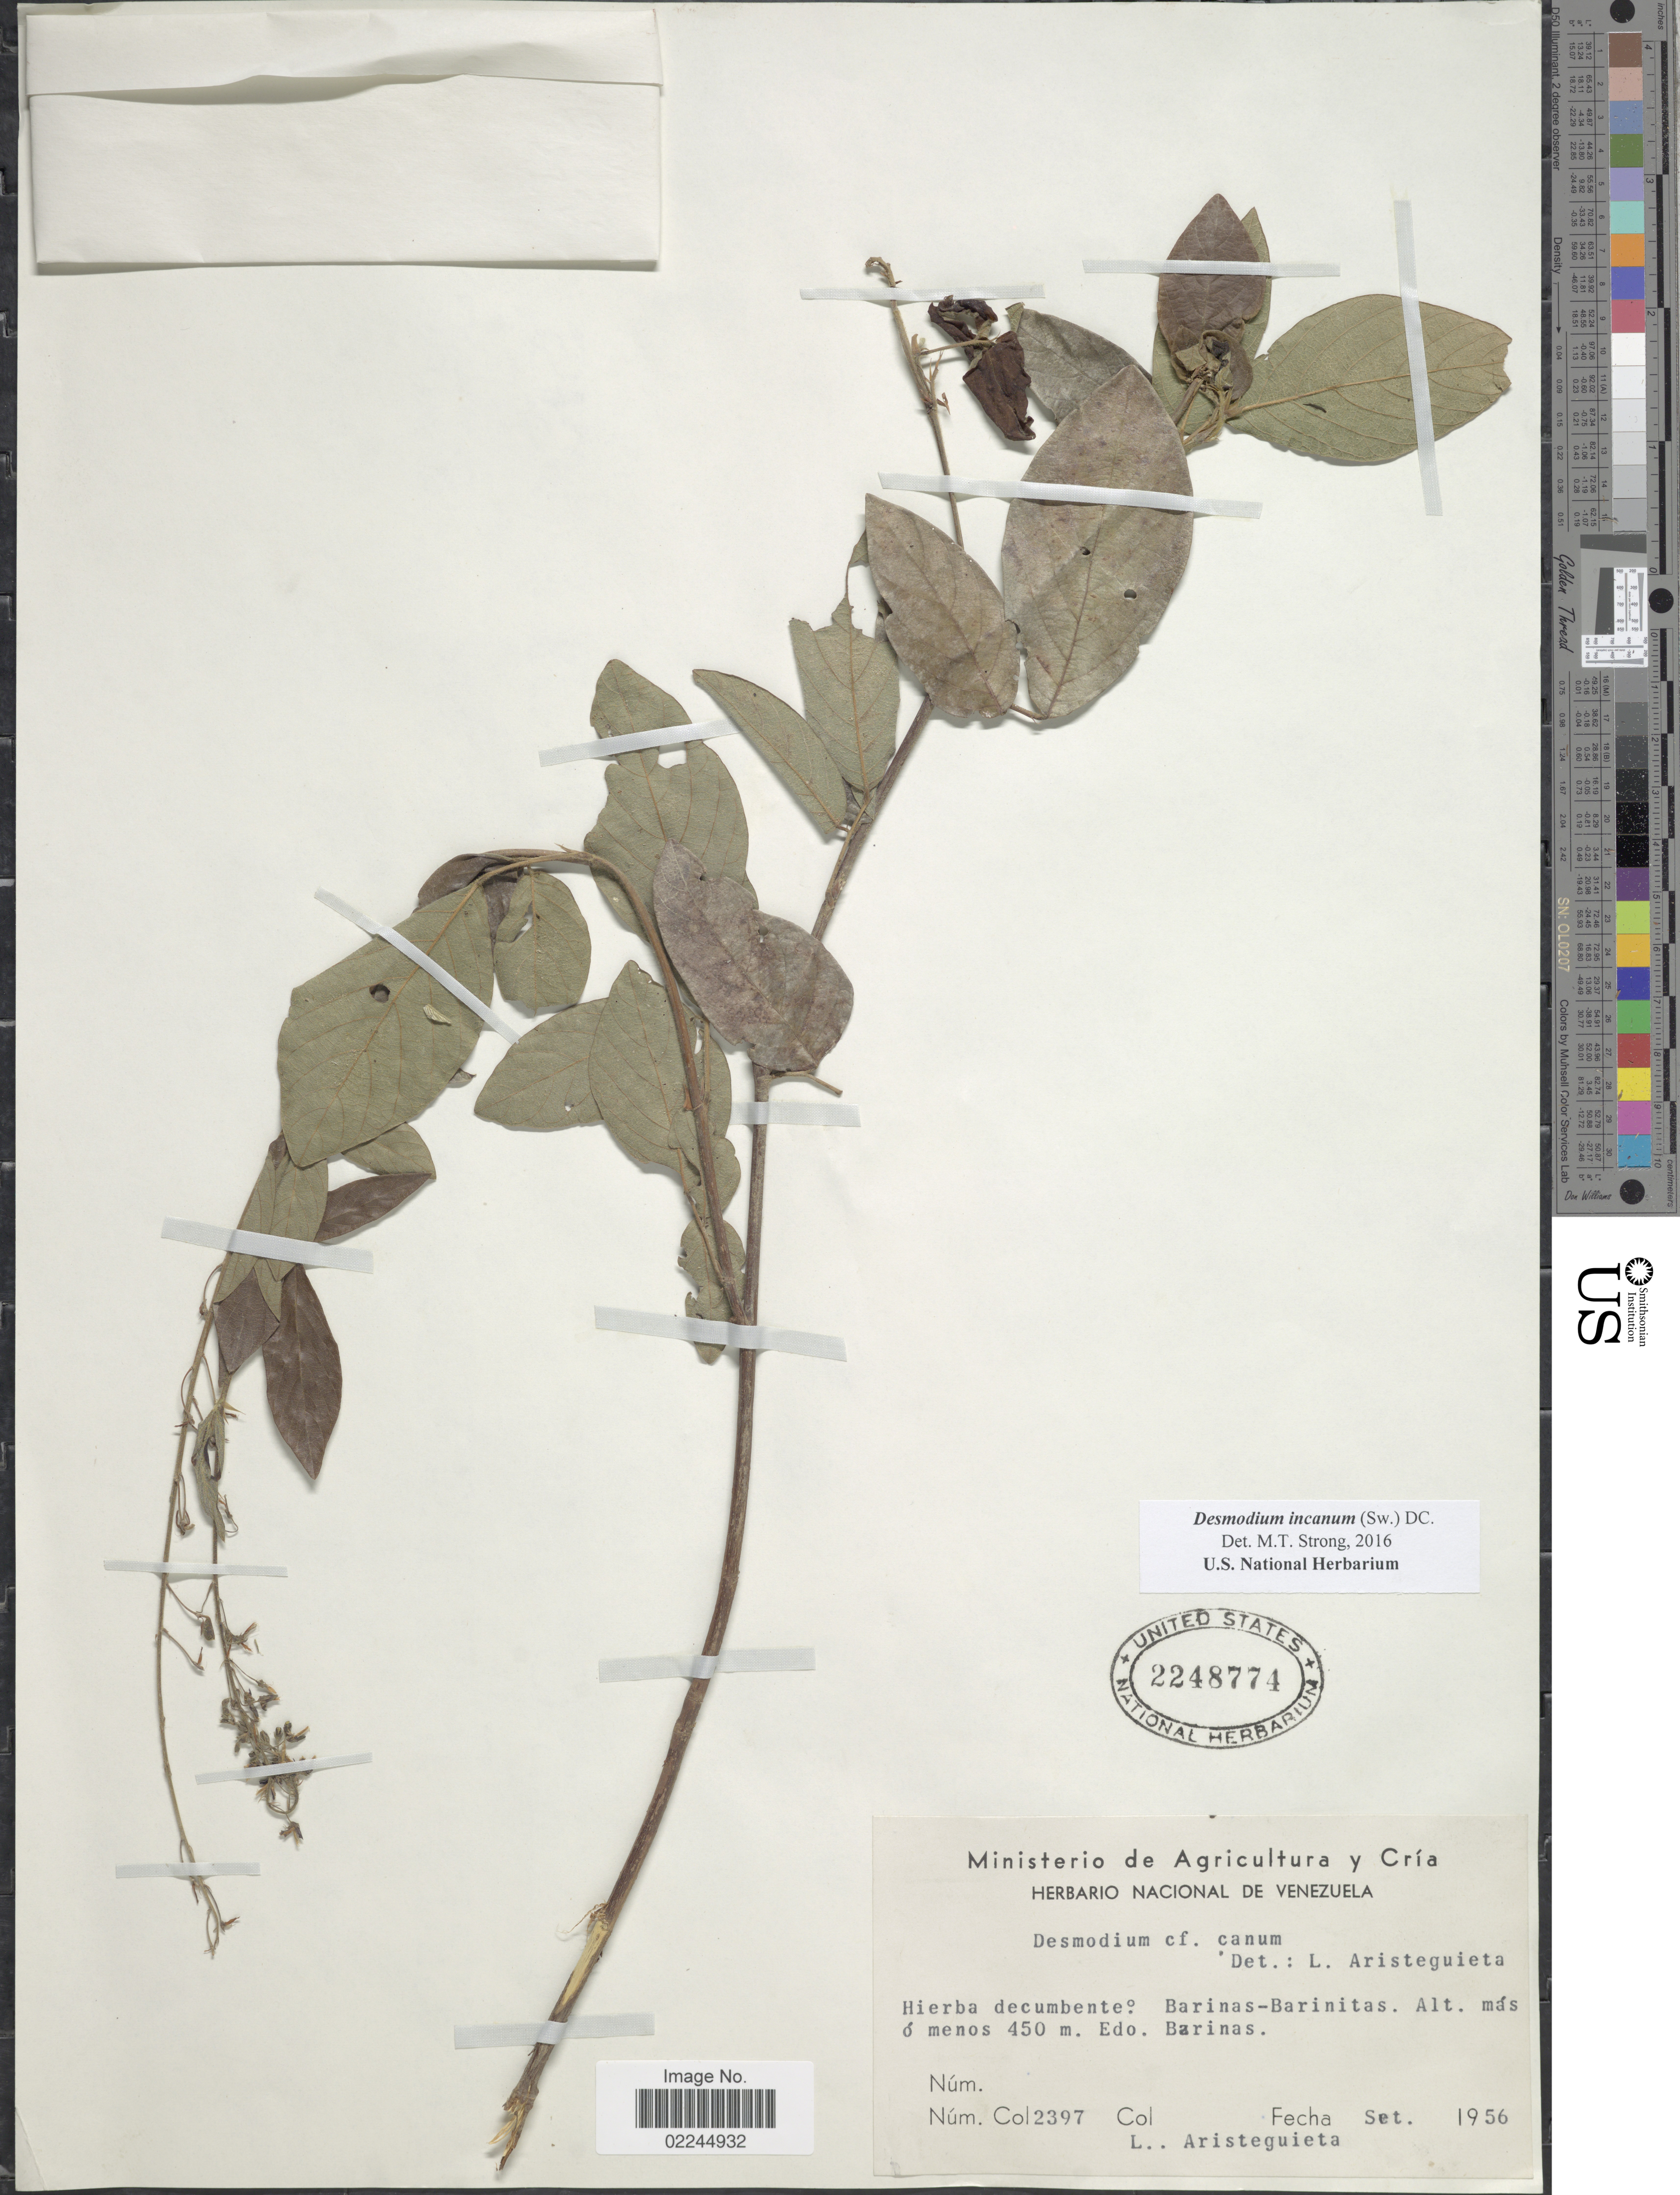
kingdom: Plantae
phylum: Tracheophyta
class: Magnoliopsida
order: Fabales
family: Fabaceae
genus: Desmodium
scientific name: Desmodium incanum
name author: (Sw.) DC.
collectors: L. Aristeguieta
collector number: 2397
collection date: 1956-09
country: Venezuela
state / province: Barinas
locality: Barinas-Barinitas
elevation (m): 450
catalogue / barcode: US 2248774